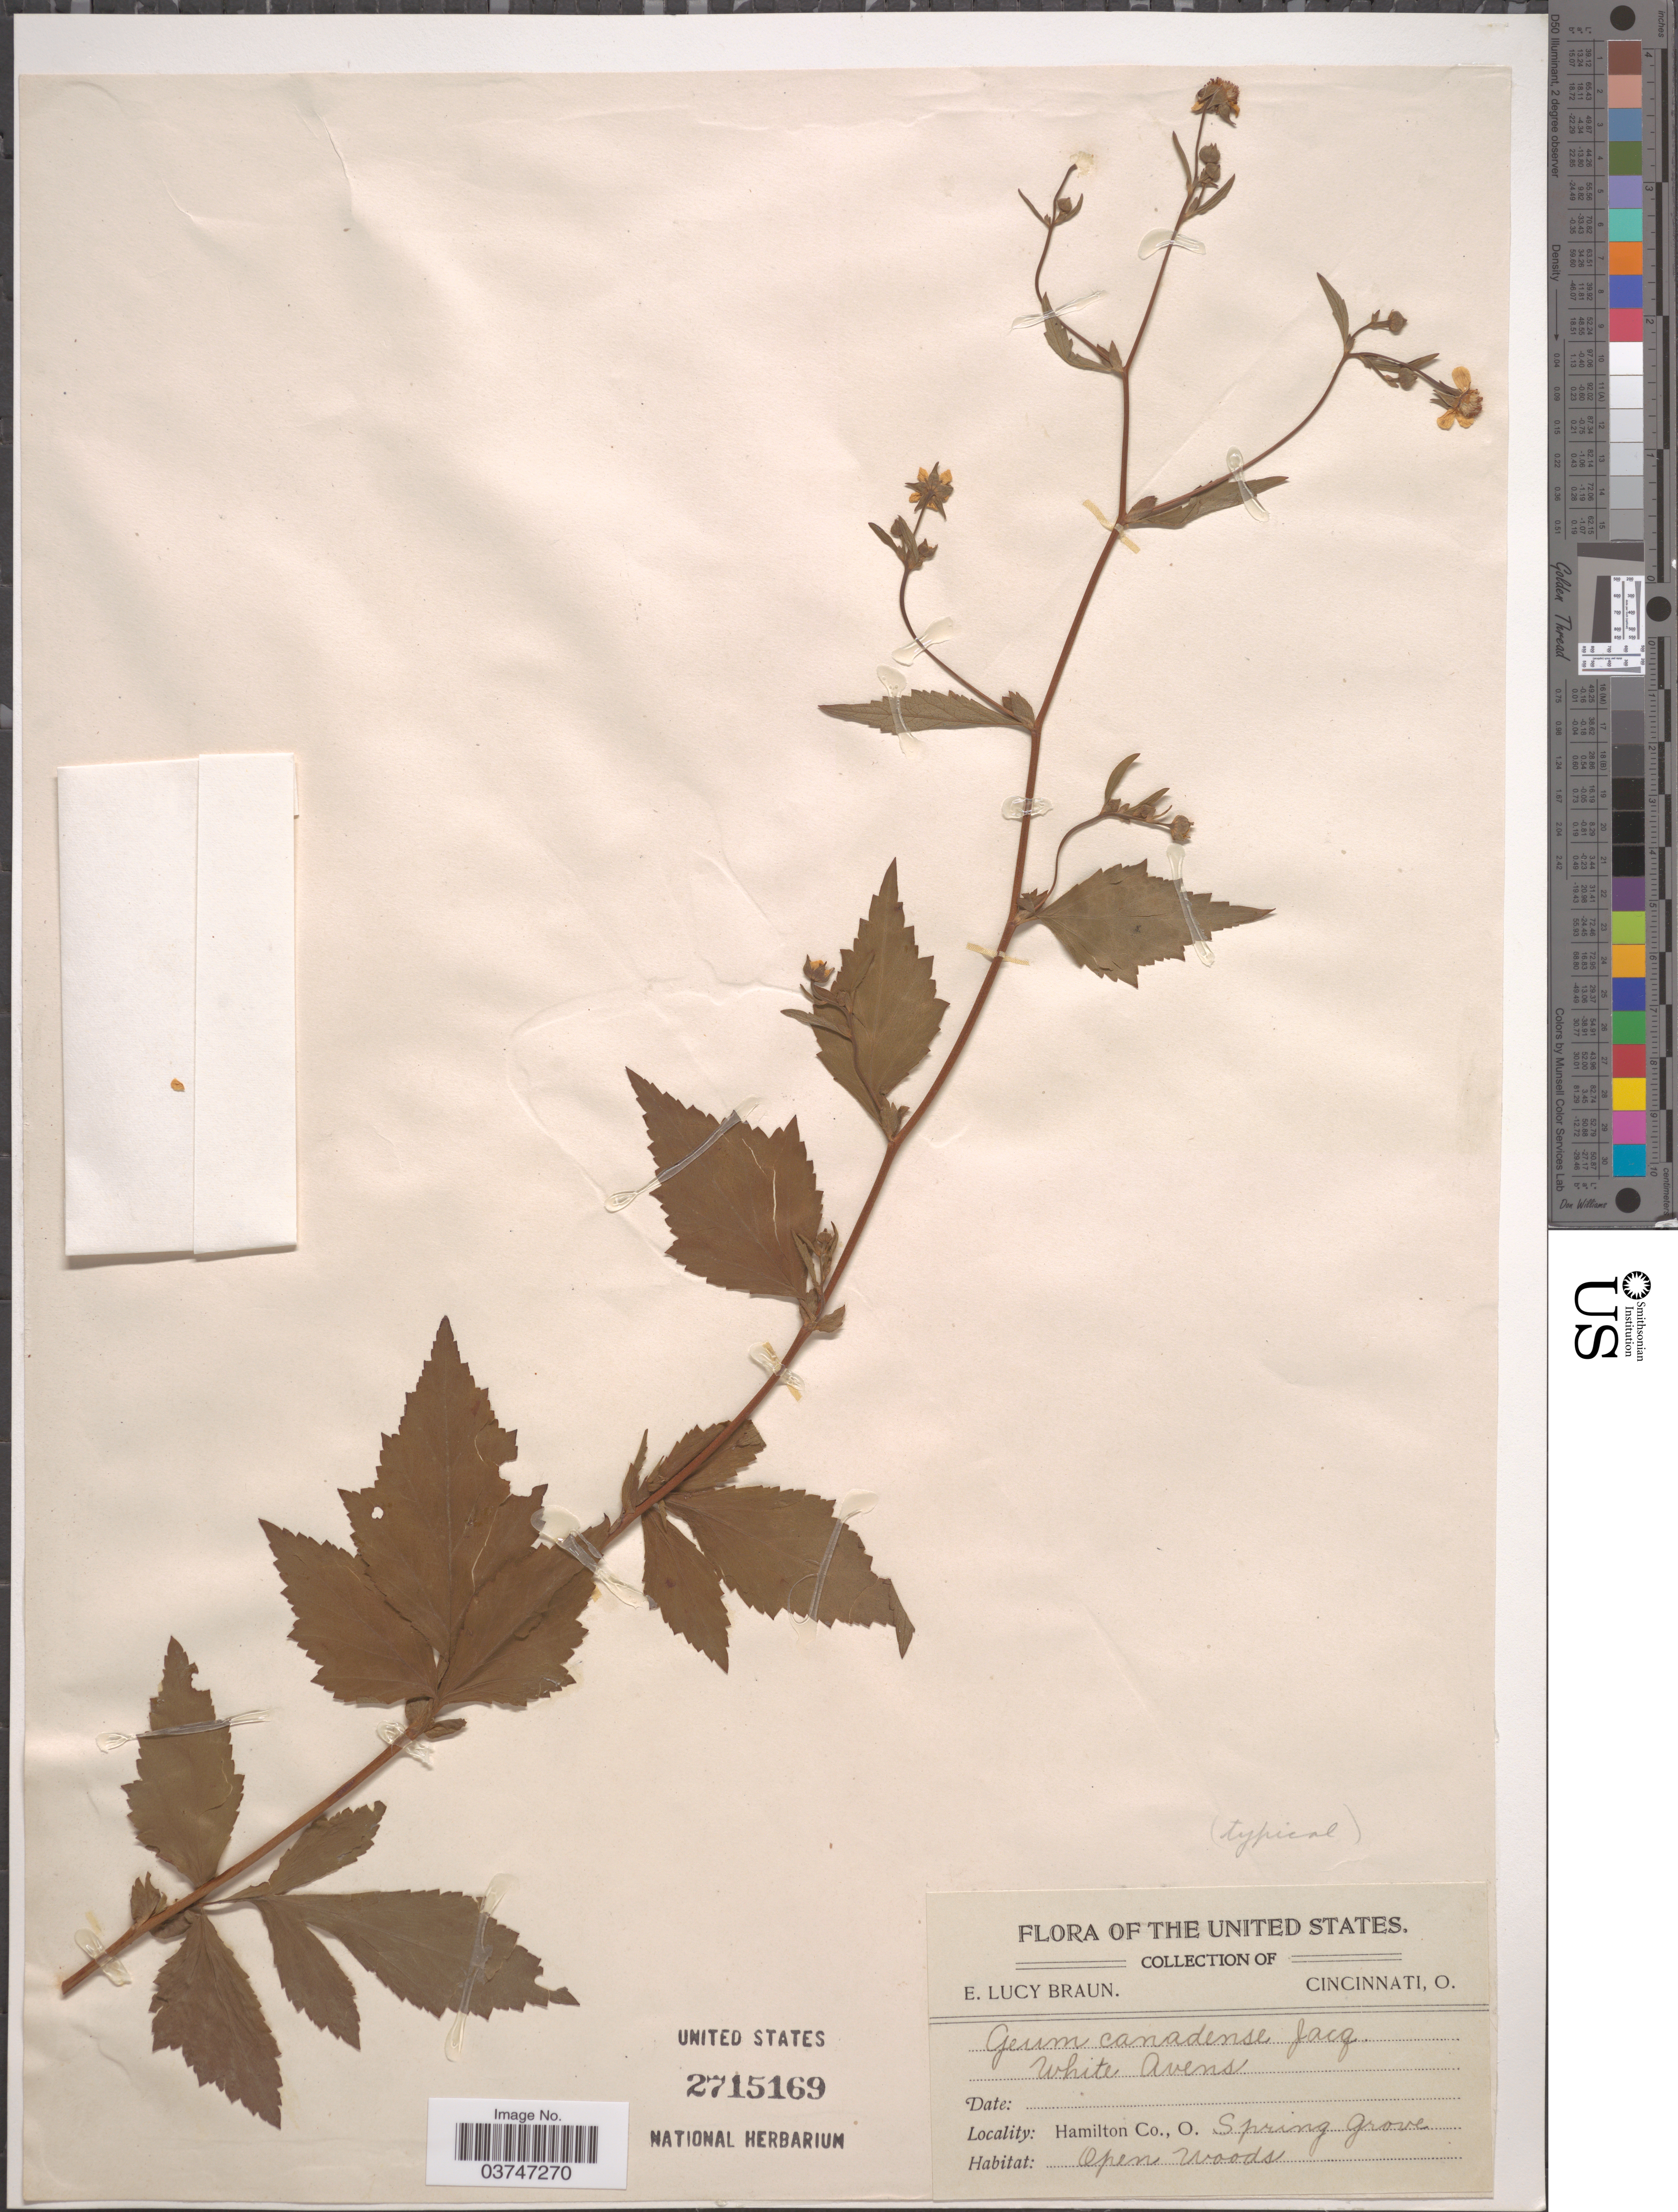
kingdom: Plantae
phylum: Tracheophyta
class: Magnoliopsida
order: Rosales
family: Rosaceae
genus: Geum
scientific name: Geum canadense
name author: Jacq.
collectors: E. L. Braun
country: United States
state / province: Ohio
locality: Hamilton Co. Spring Grove.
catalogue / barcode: US 2715169